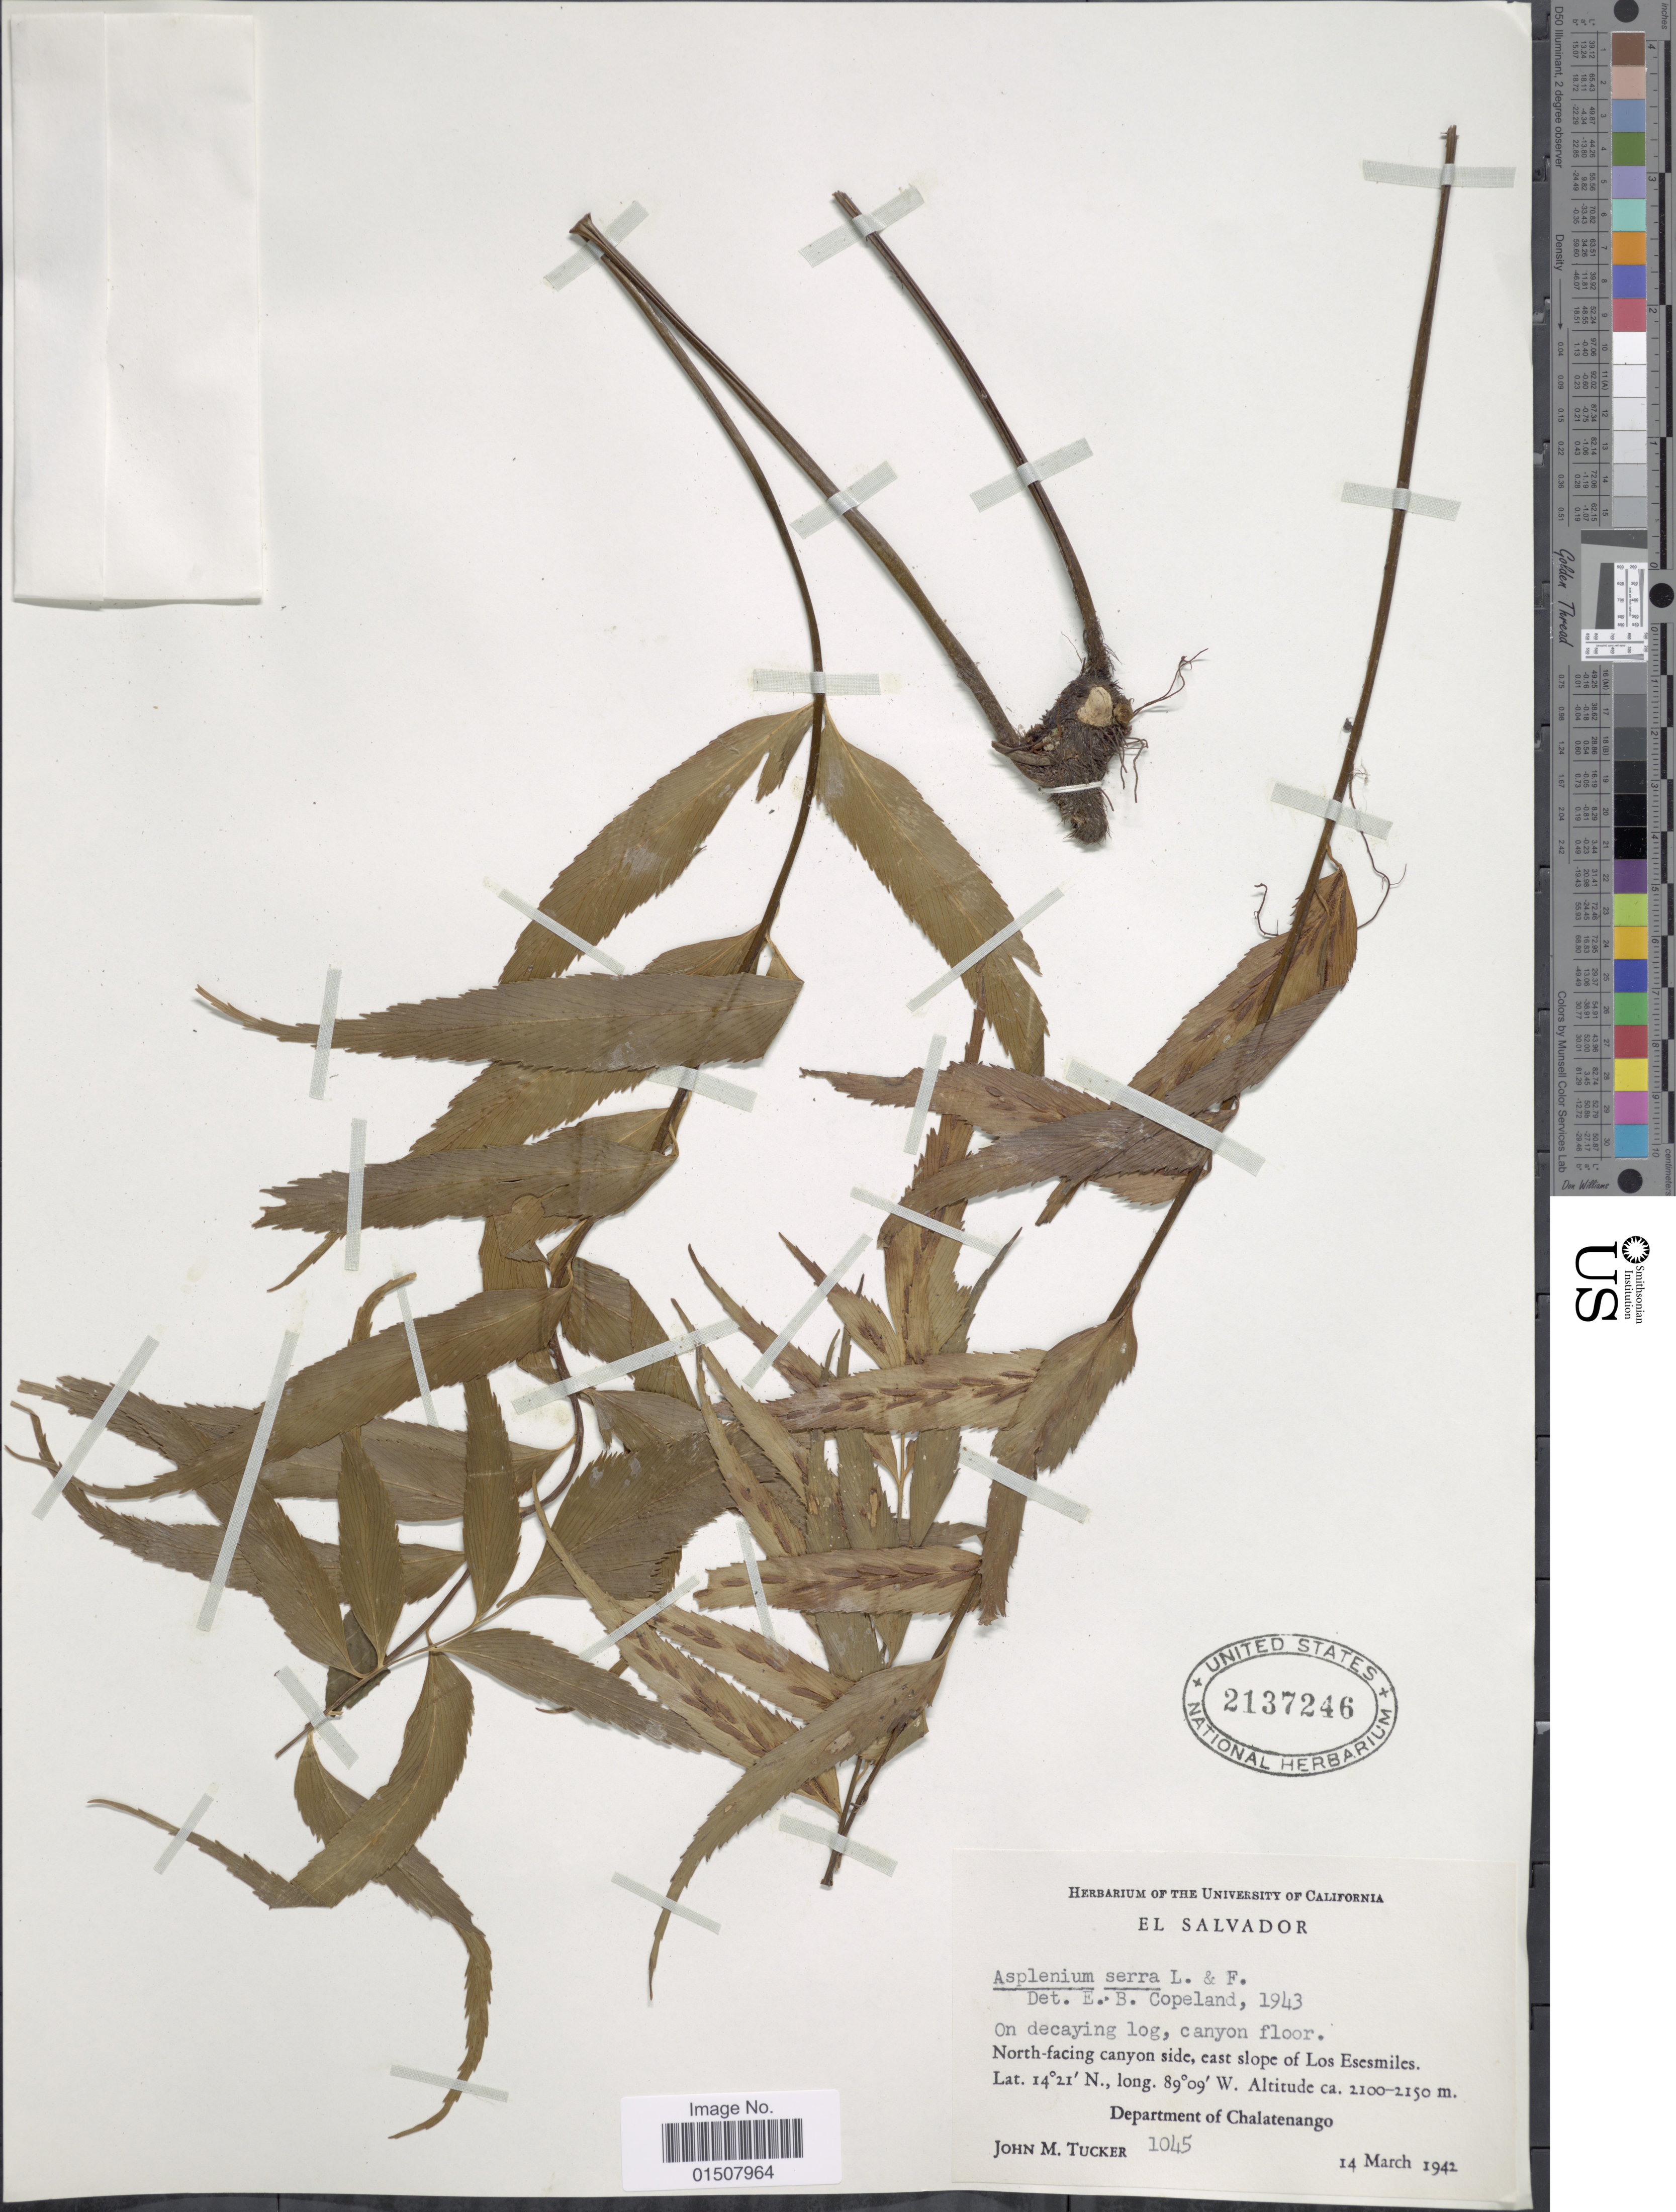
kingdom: Plantae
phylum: Tracheophyta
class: Polypodiopsida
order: Polypodiales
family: Aspleniaceae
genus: Asplenium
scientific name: Asplenium serra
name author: Langsd. & Fisch.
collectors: J. M. Tucker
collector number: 1045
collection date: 1942-03-14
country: El Salvador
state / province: Chalatenango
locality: North-facing canyon side, east slope of Los Esesmiles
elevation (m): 2100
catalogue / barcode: US 2137246